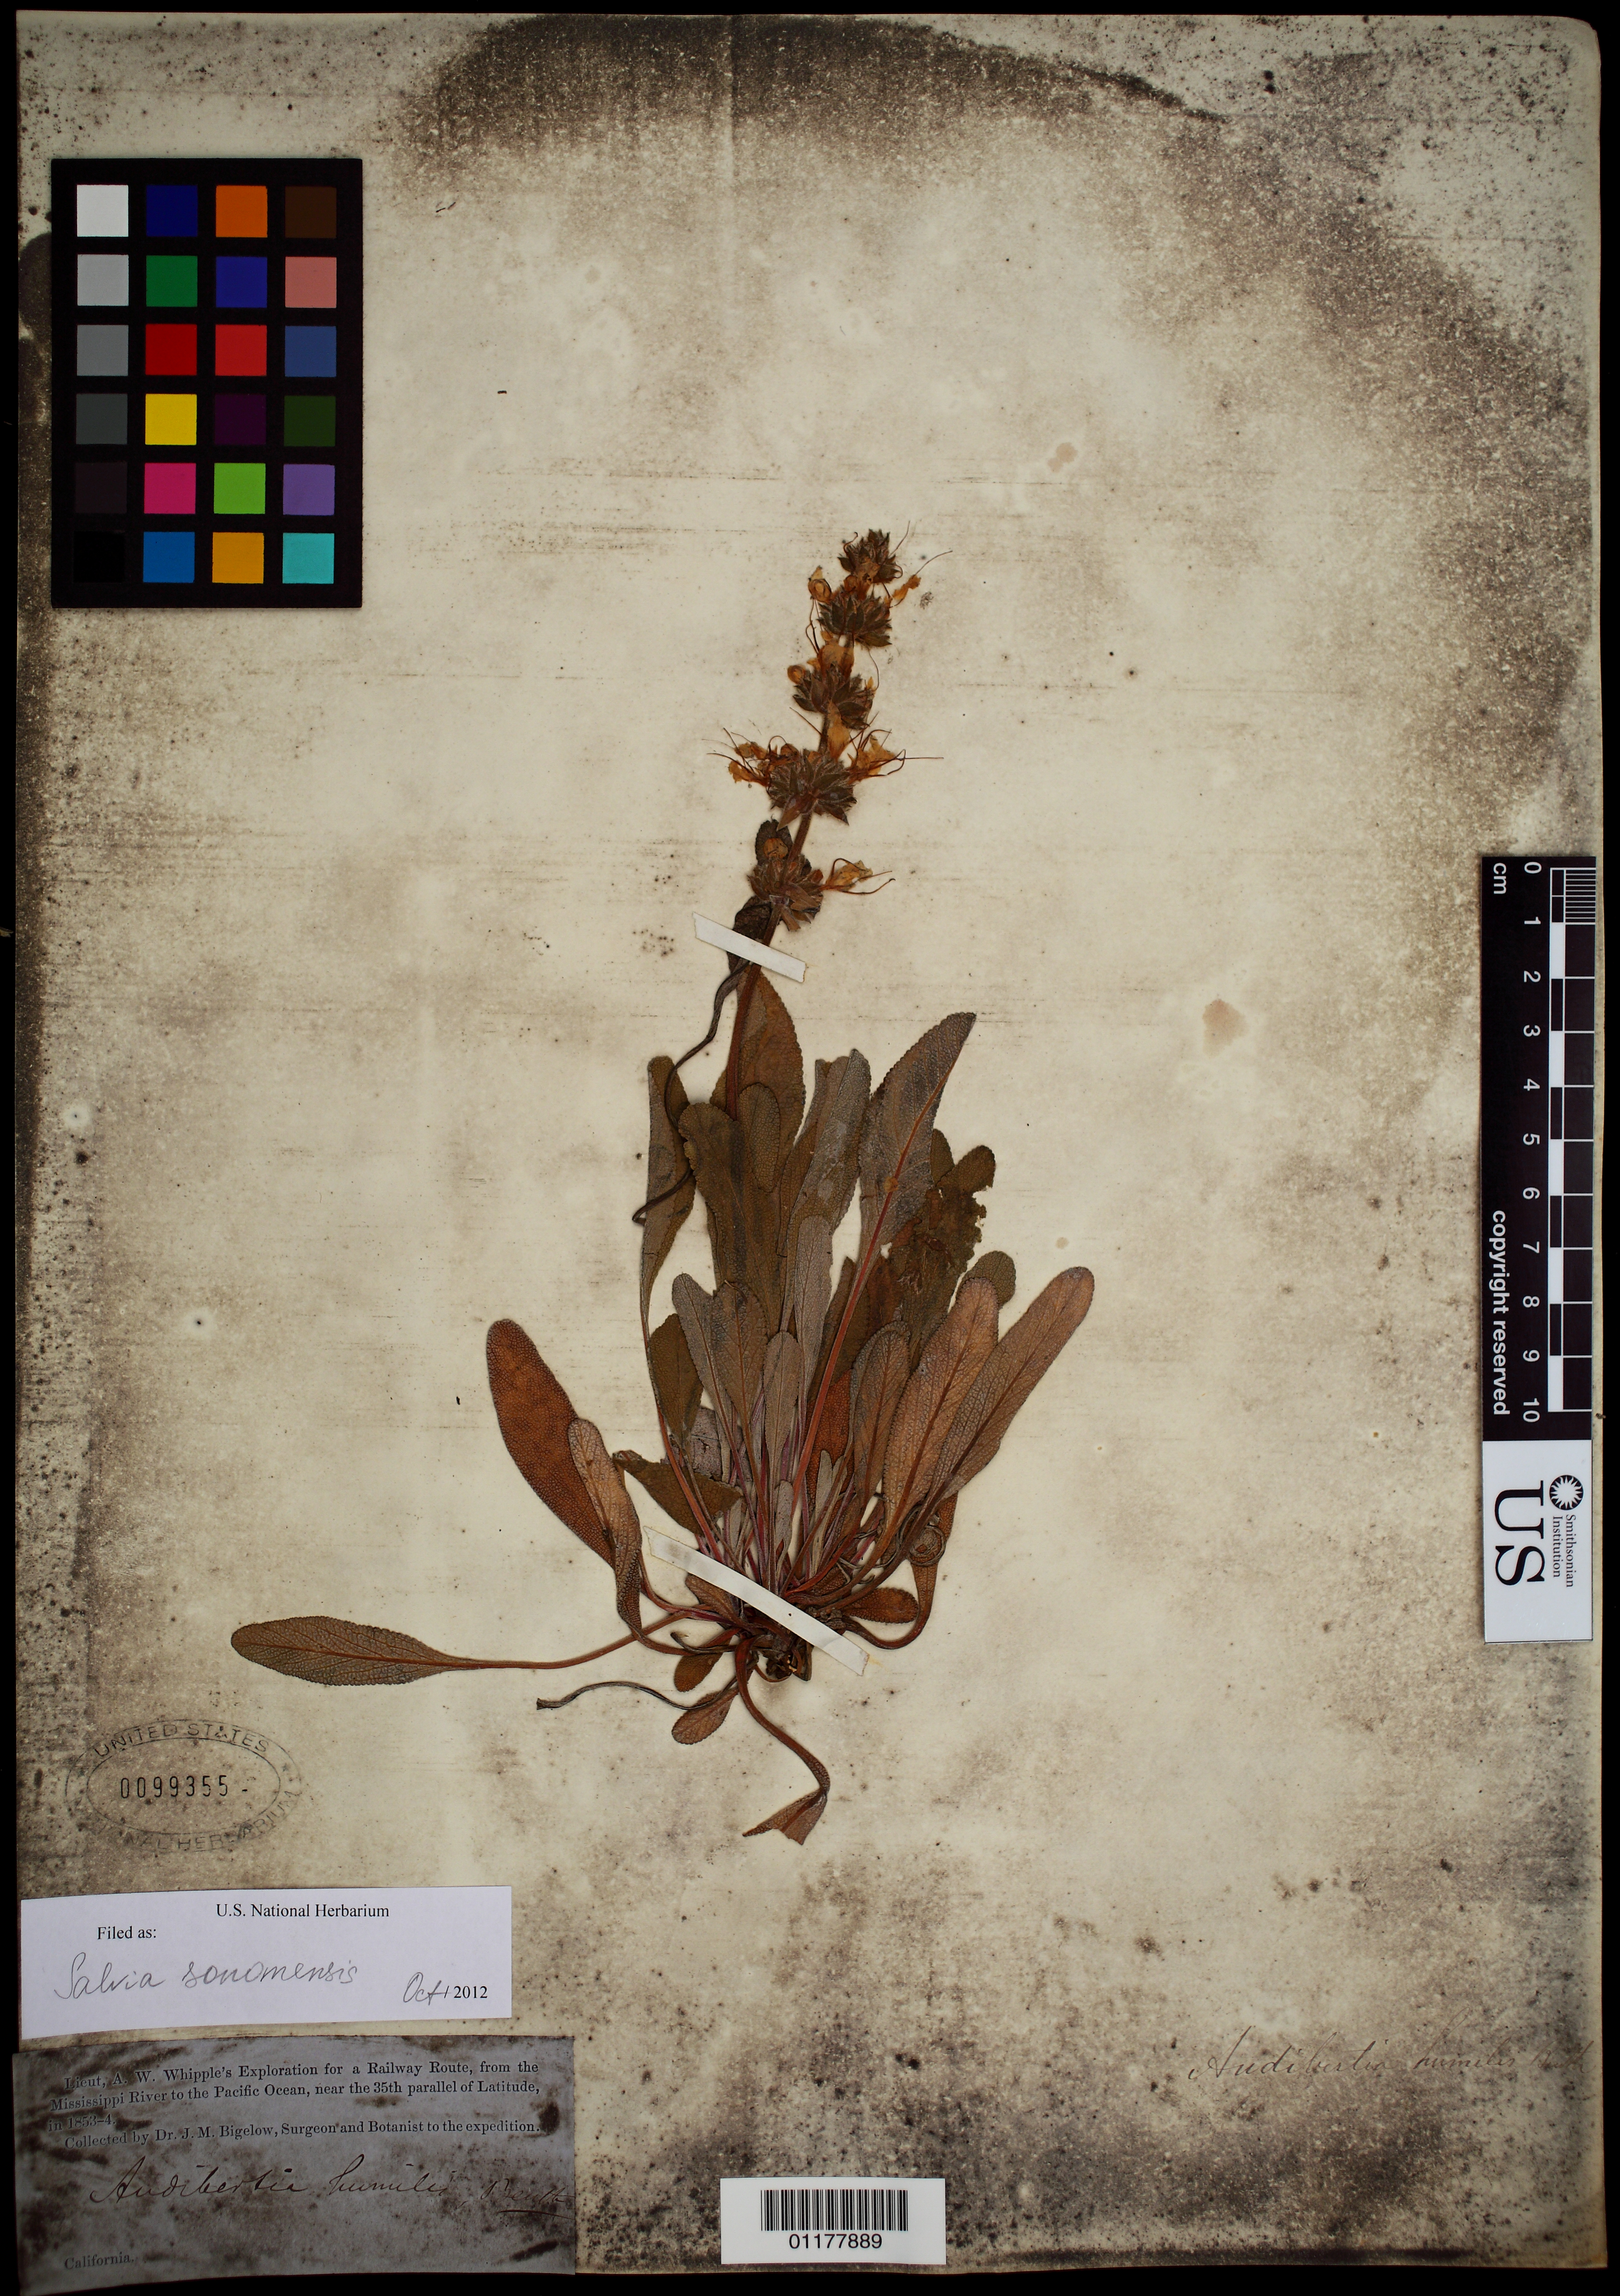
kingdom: Plantae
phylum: Tracheophyta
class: Magnoliopsida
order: Lamiales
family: Lamiaceae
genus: Salvia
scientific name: Salvia sonomensis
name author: Greene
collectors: J. M. Bigelow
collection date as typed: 1853 to -- --- 1854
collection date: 1853/1854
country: United States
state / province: California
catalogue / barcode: US 99355